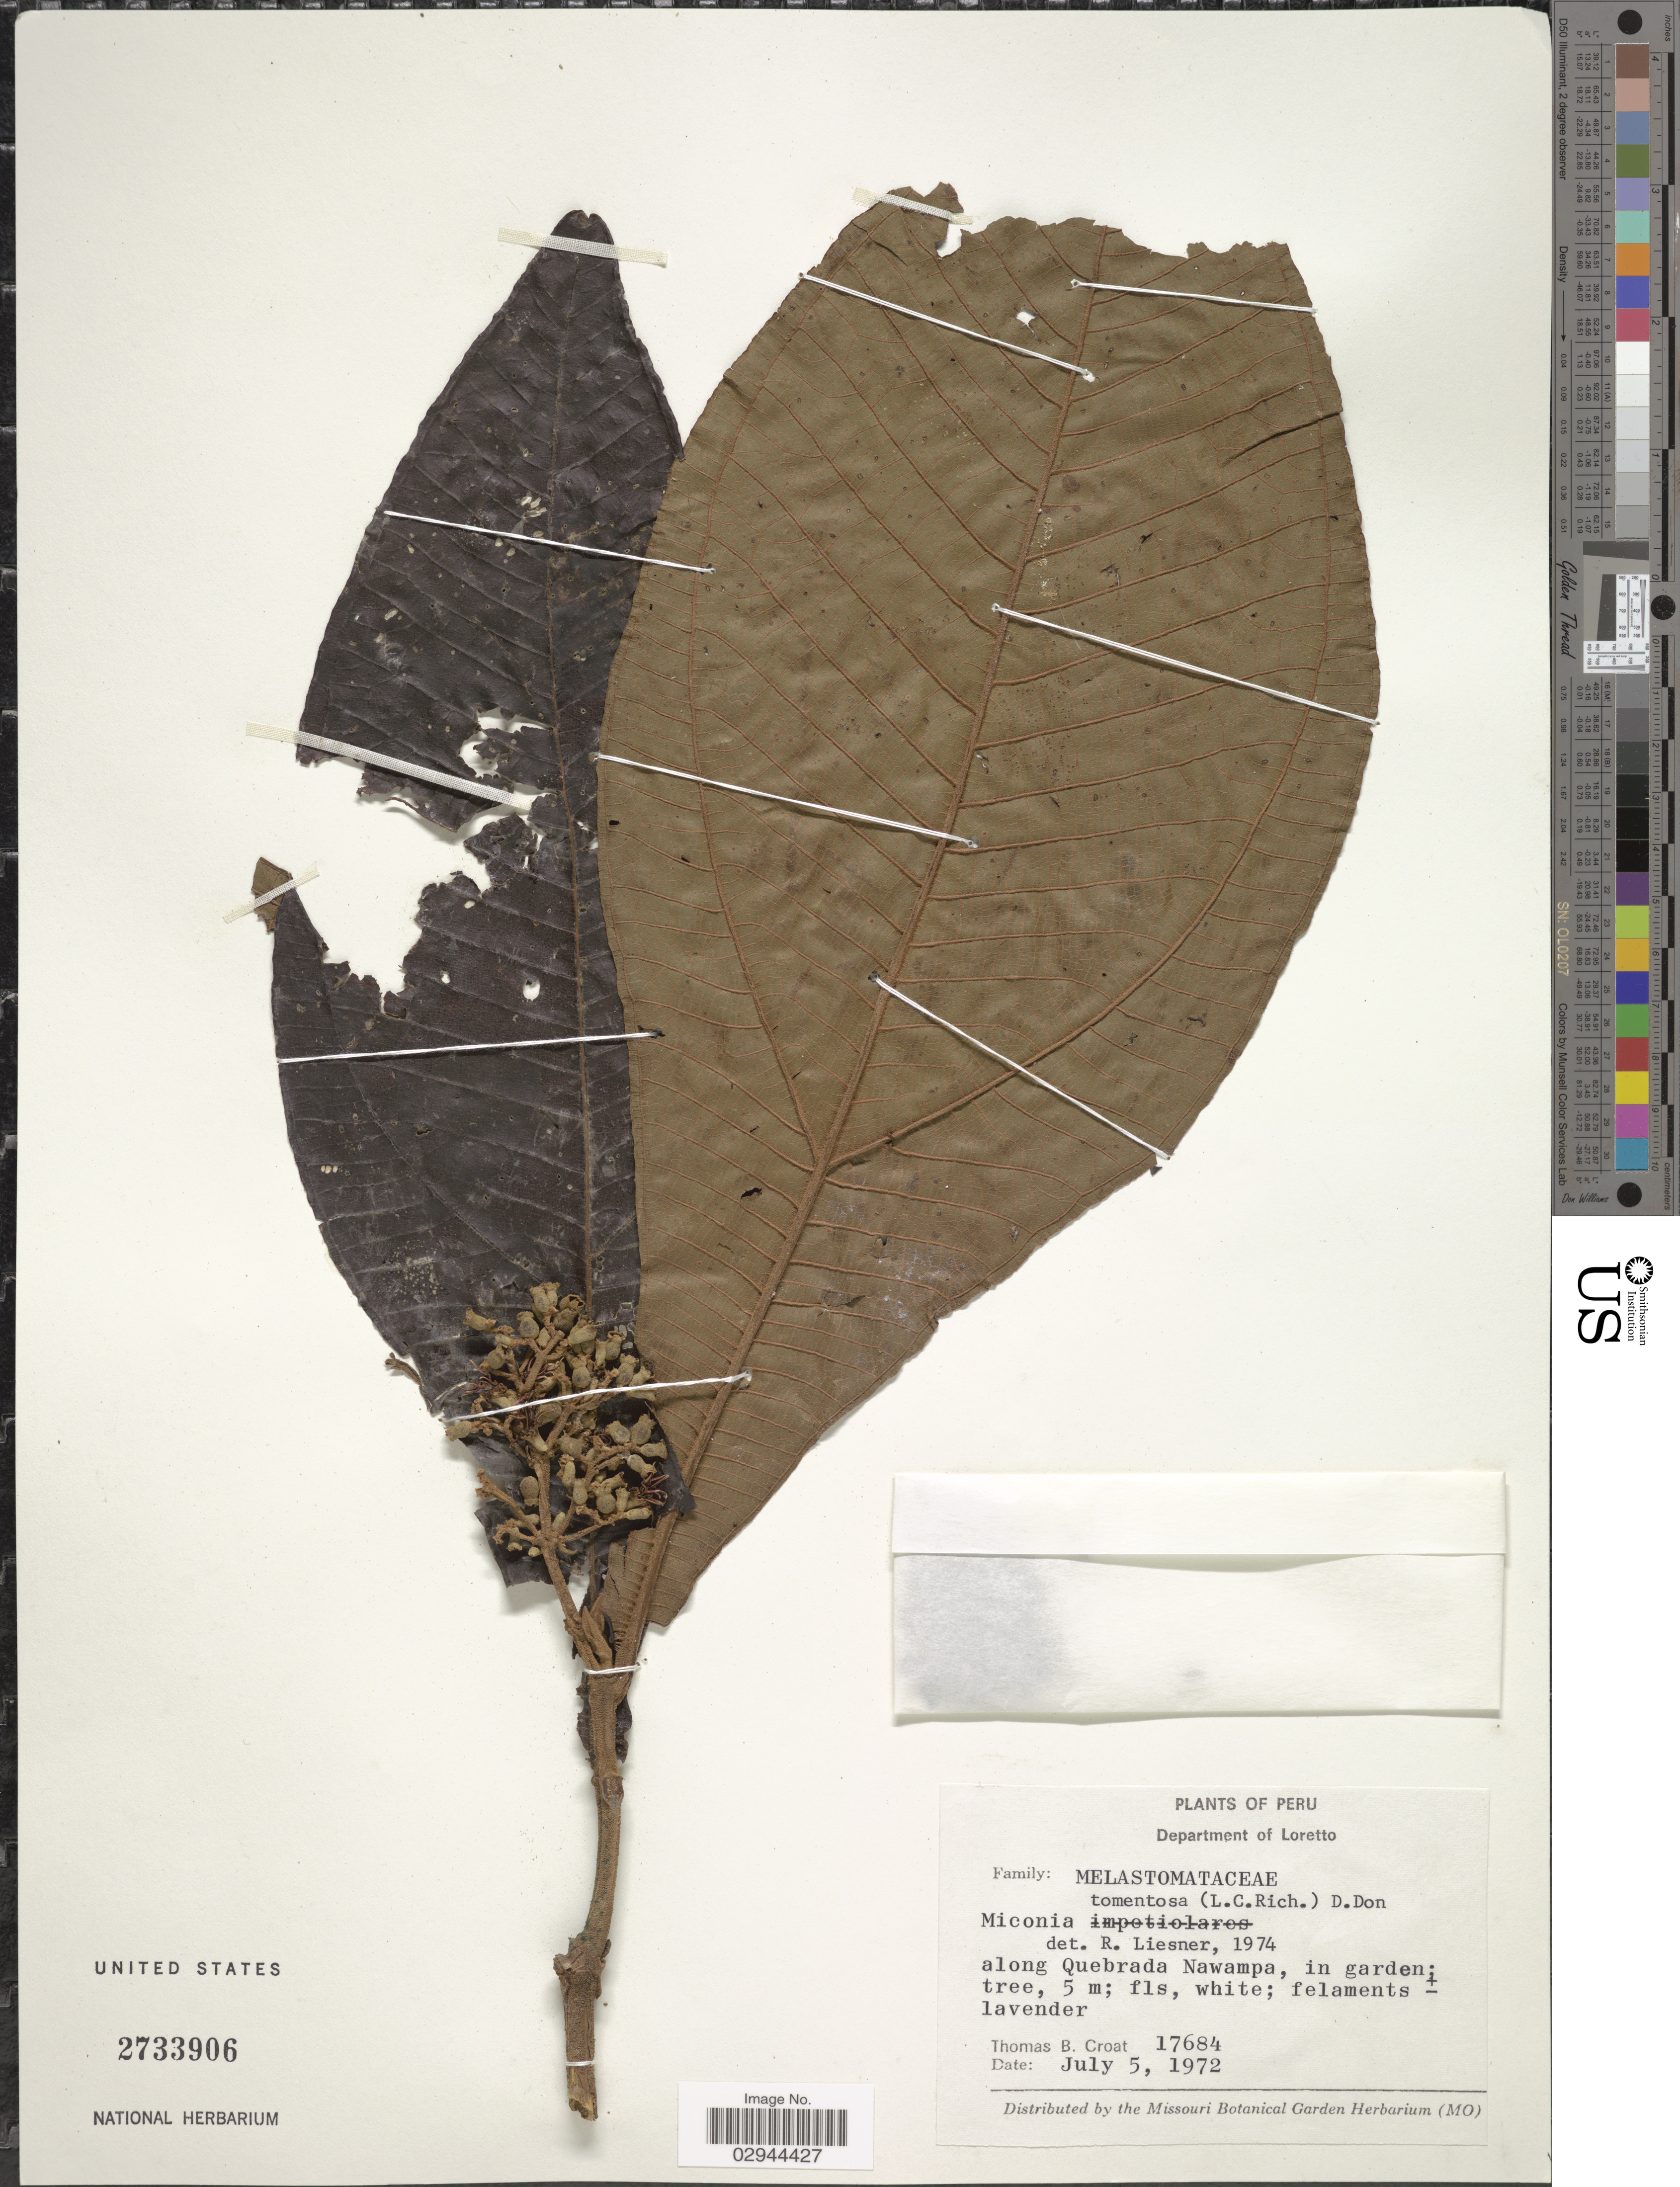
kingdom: Plantae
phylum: Tracheophyta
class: Magnoliopsida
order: Myrtales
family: Melastomataceae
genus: Miconia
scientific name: Miconia tomentosa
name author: (Rich.) D. Don ex DC.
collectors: T. B. Croat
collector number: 17684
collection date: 1972-07-05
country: Peru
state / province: Loreto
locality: Department of Loreto. Along Quebrada Nawampa, in garden.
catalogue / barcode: US 2733906